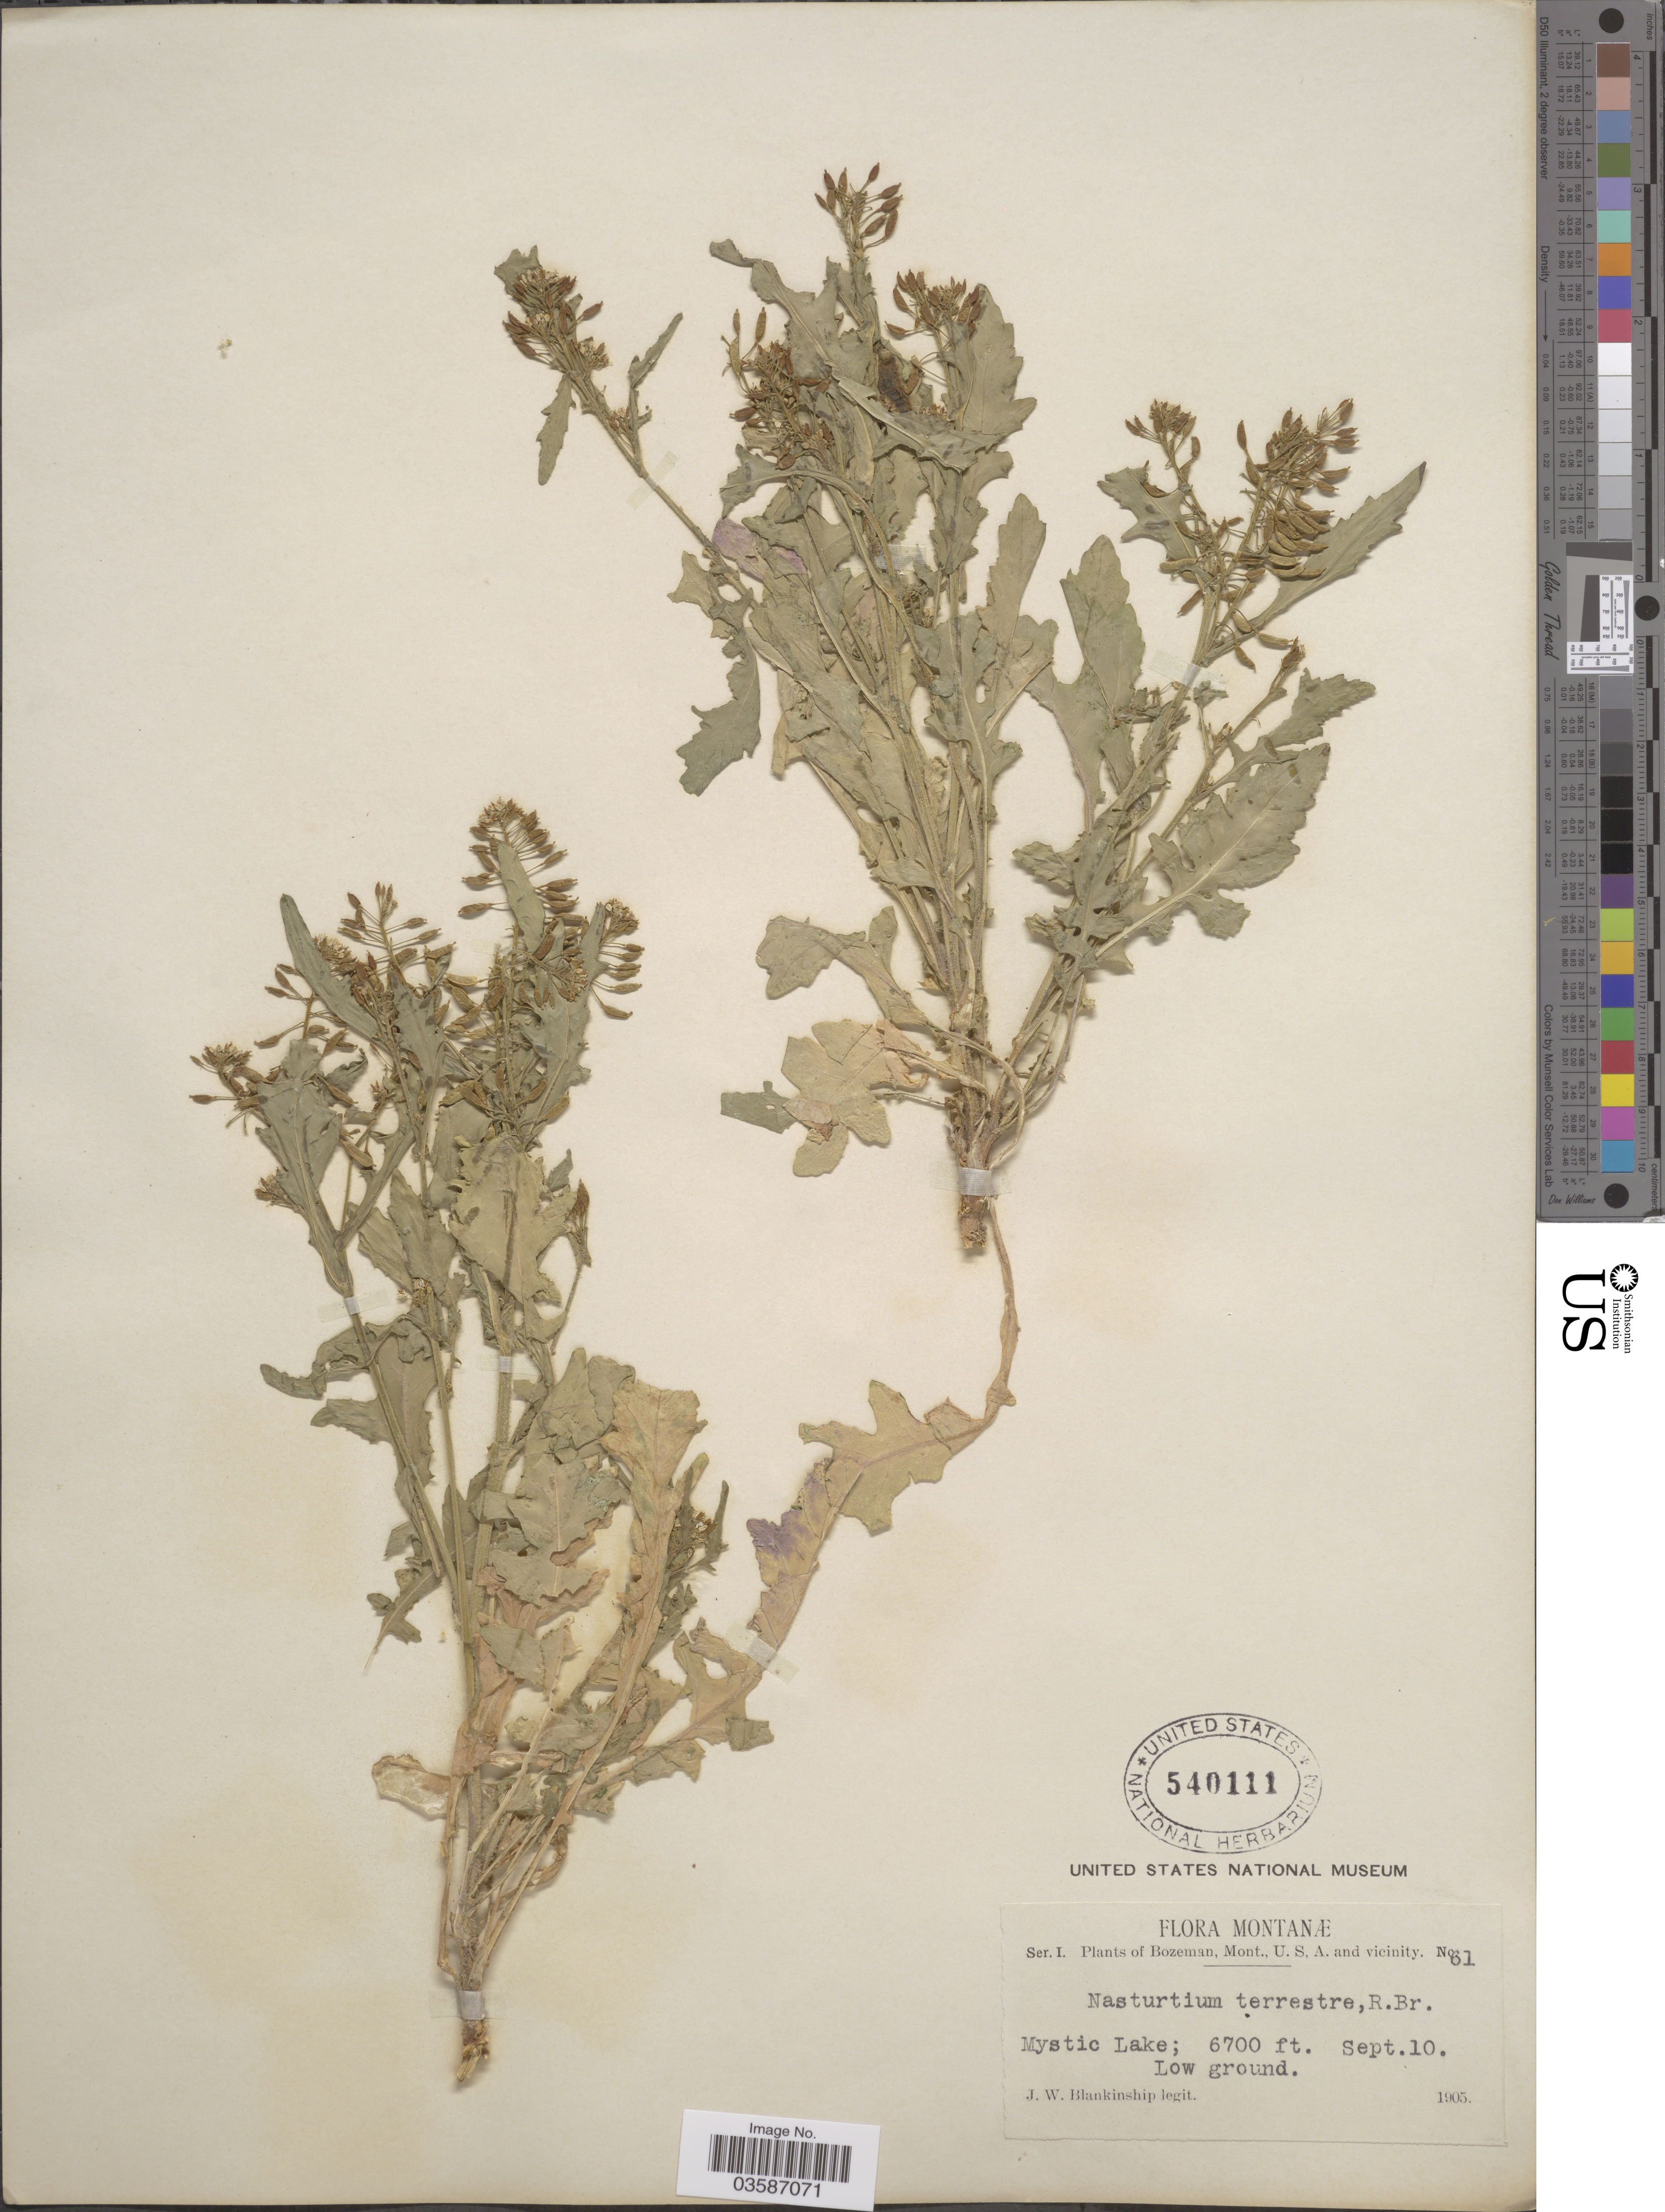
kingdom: Plantae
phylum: Tracheophyta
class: Magnoliopsida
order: Brassicales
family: Brassicaceae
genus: Rorippa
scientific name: Rorippa islandica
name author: (Oeder) Borbás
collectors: J. W. Blankinship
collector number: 61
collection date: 1905-09-10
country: United States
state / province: Montana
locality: Bozeman, Mont., U.S.A. and vicinity. Mystic Lake.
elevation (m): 2042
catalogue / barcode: US 540111